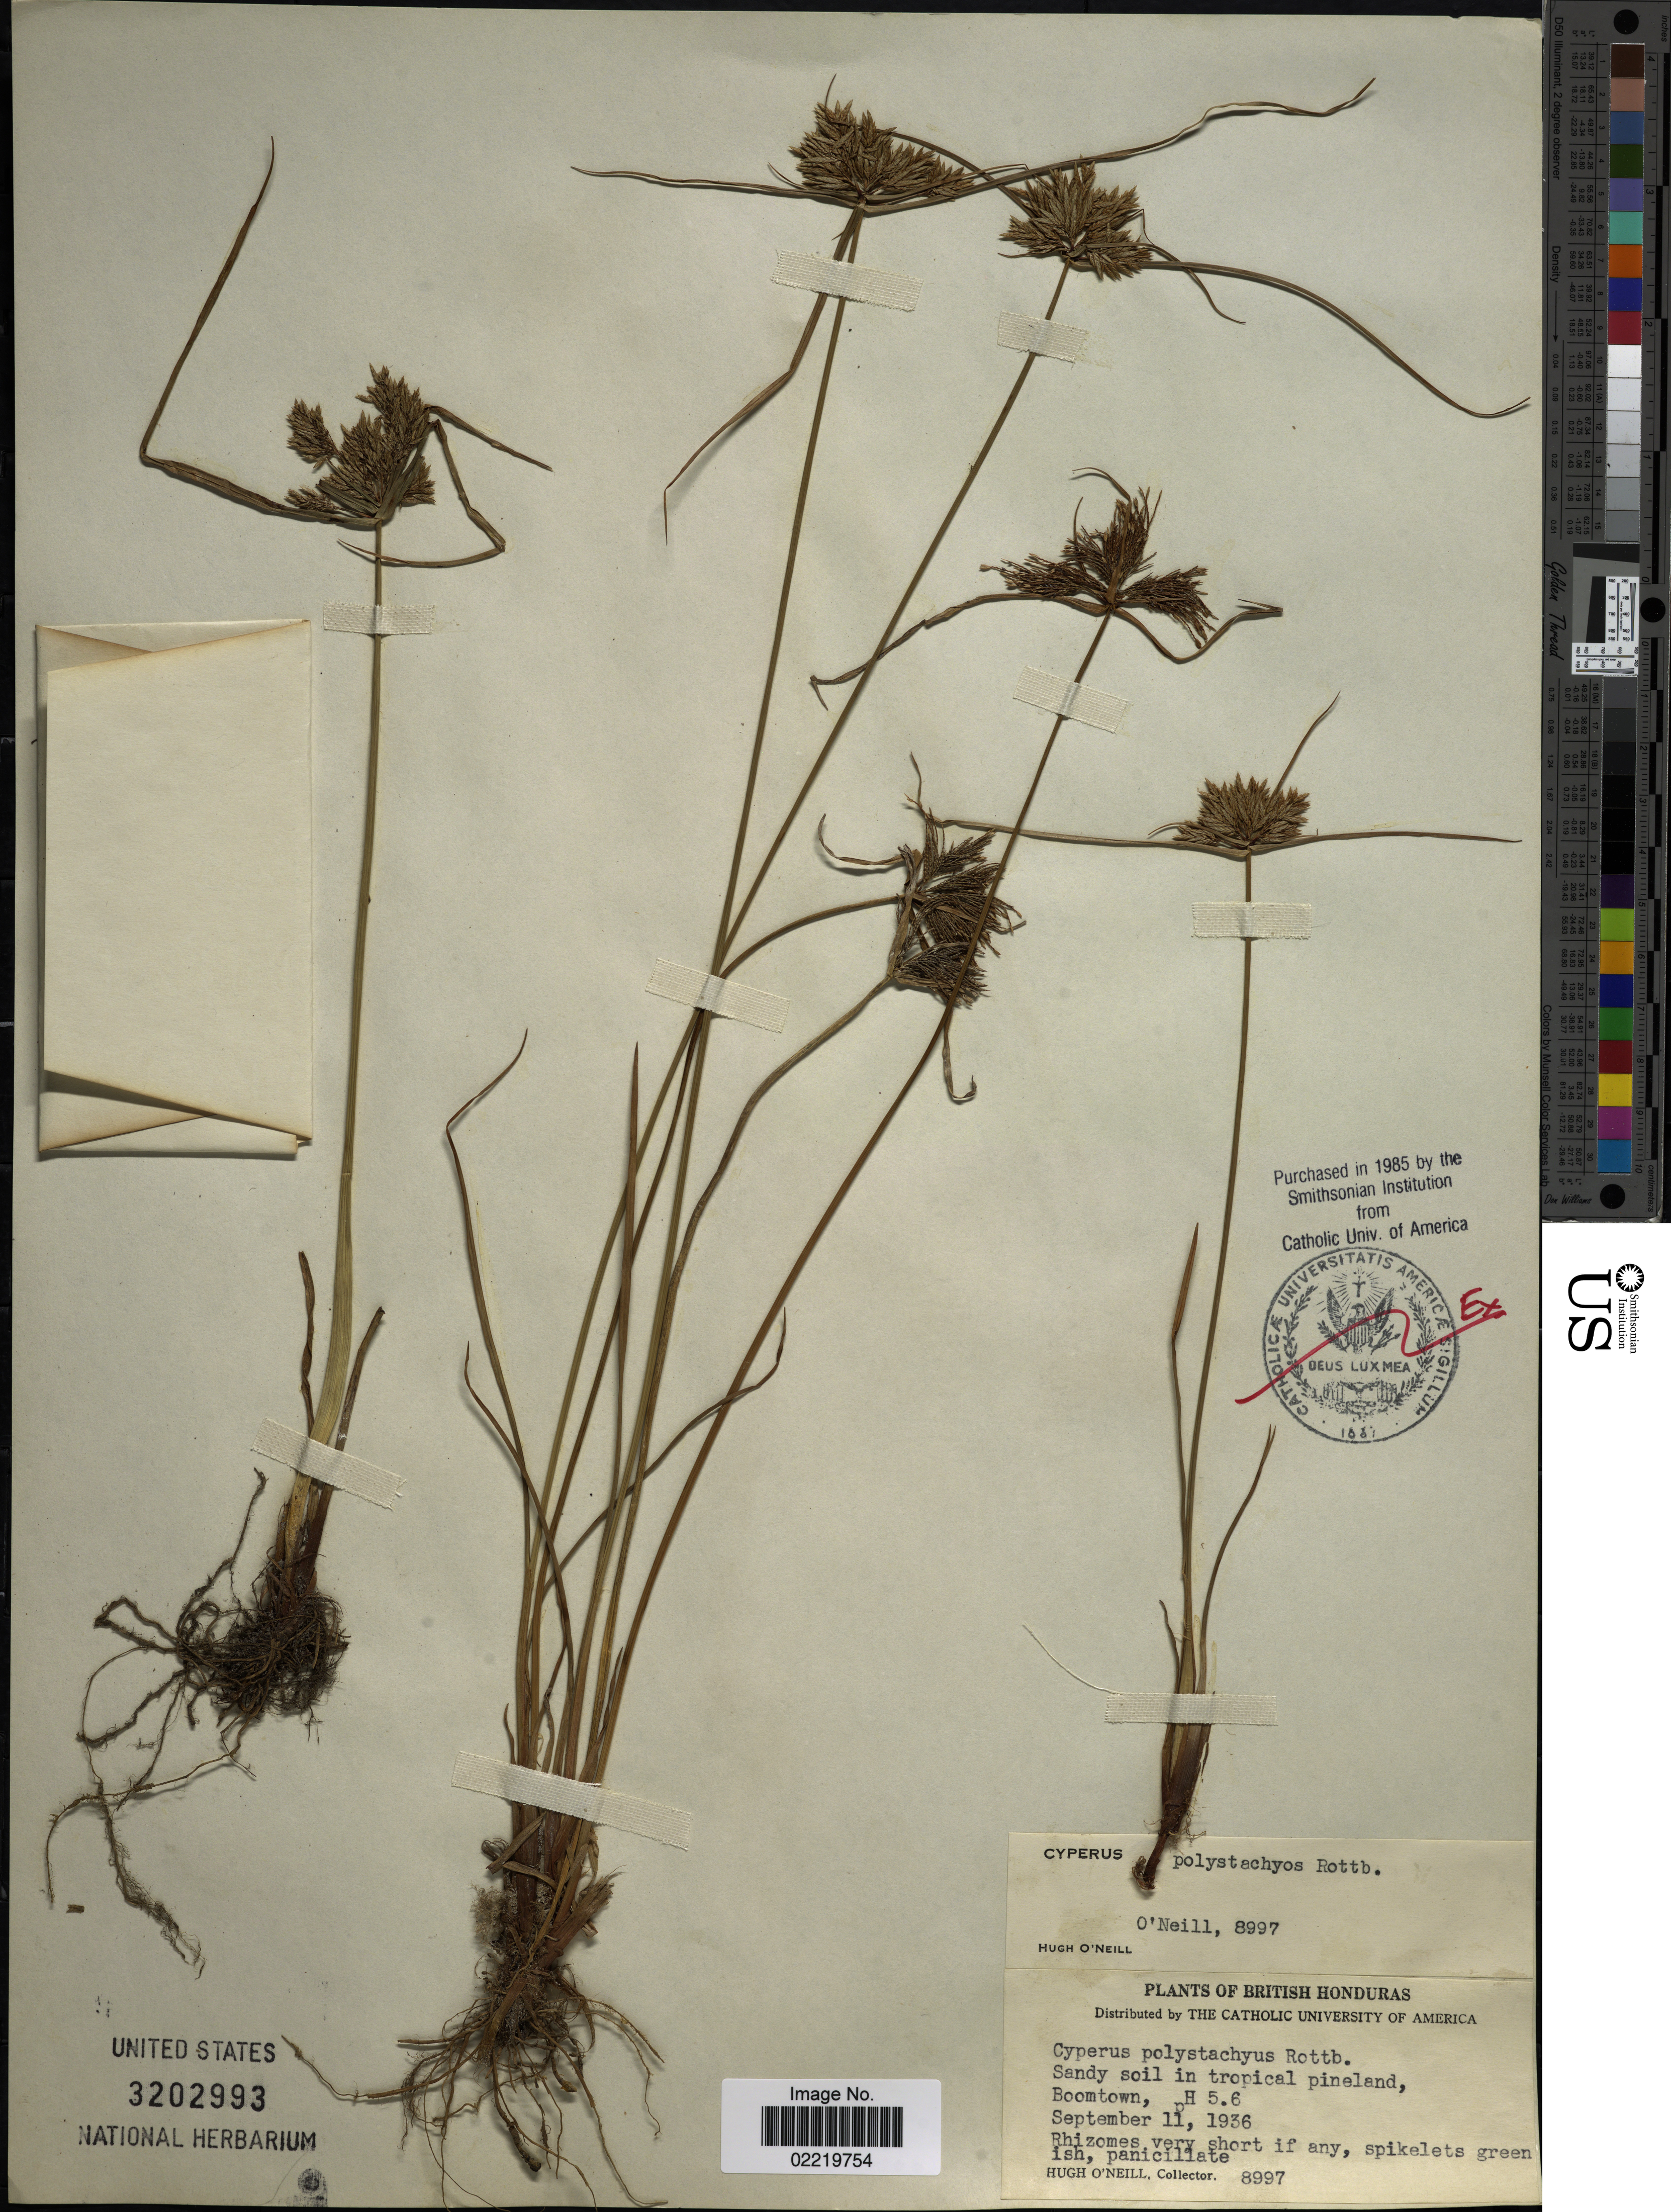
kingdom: Plantae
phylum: Tracheophyta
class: Liliopsida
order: Poales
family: Cyperaceae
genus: Cyperus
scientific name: Cyperus polystachyos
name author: Rottb.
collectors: H. O'Neill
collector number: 8997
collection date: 1936-09-11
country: Belize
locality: British Honduras, Sandy soil in tropical pineland, Boomtown, pH5.6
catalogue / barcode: US 3202993